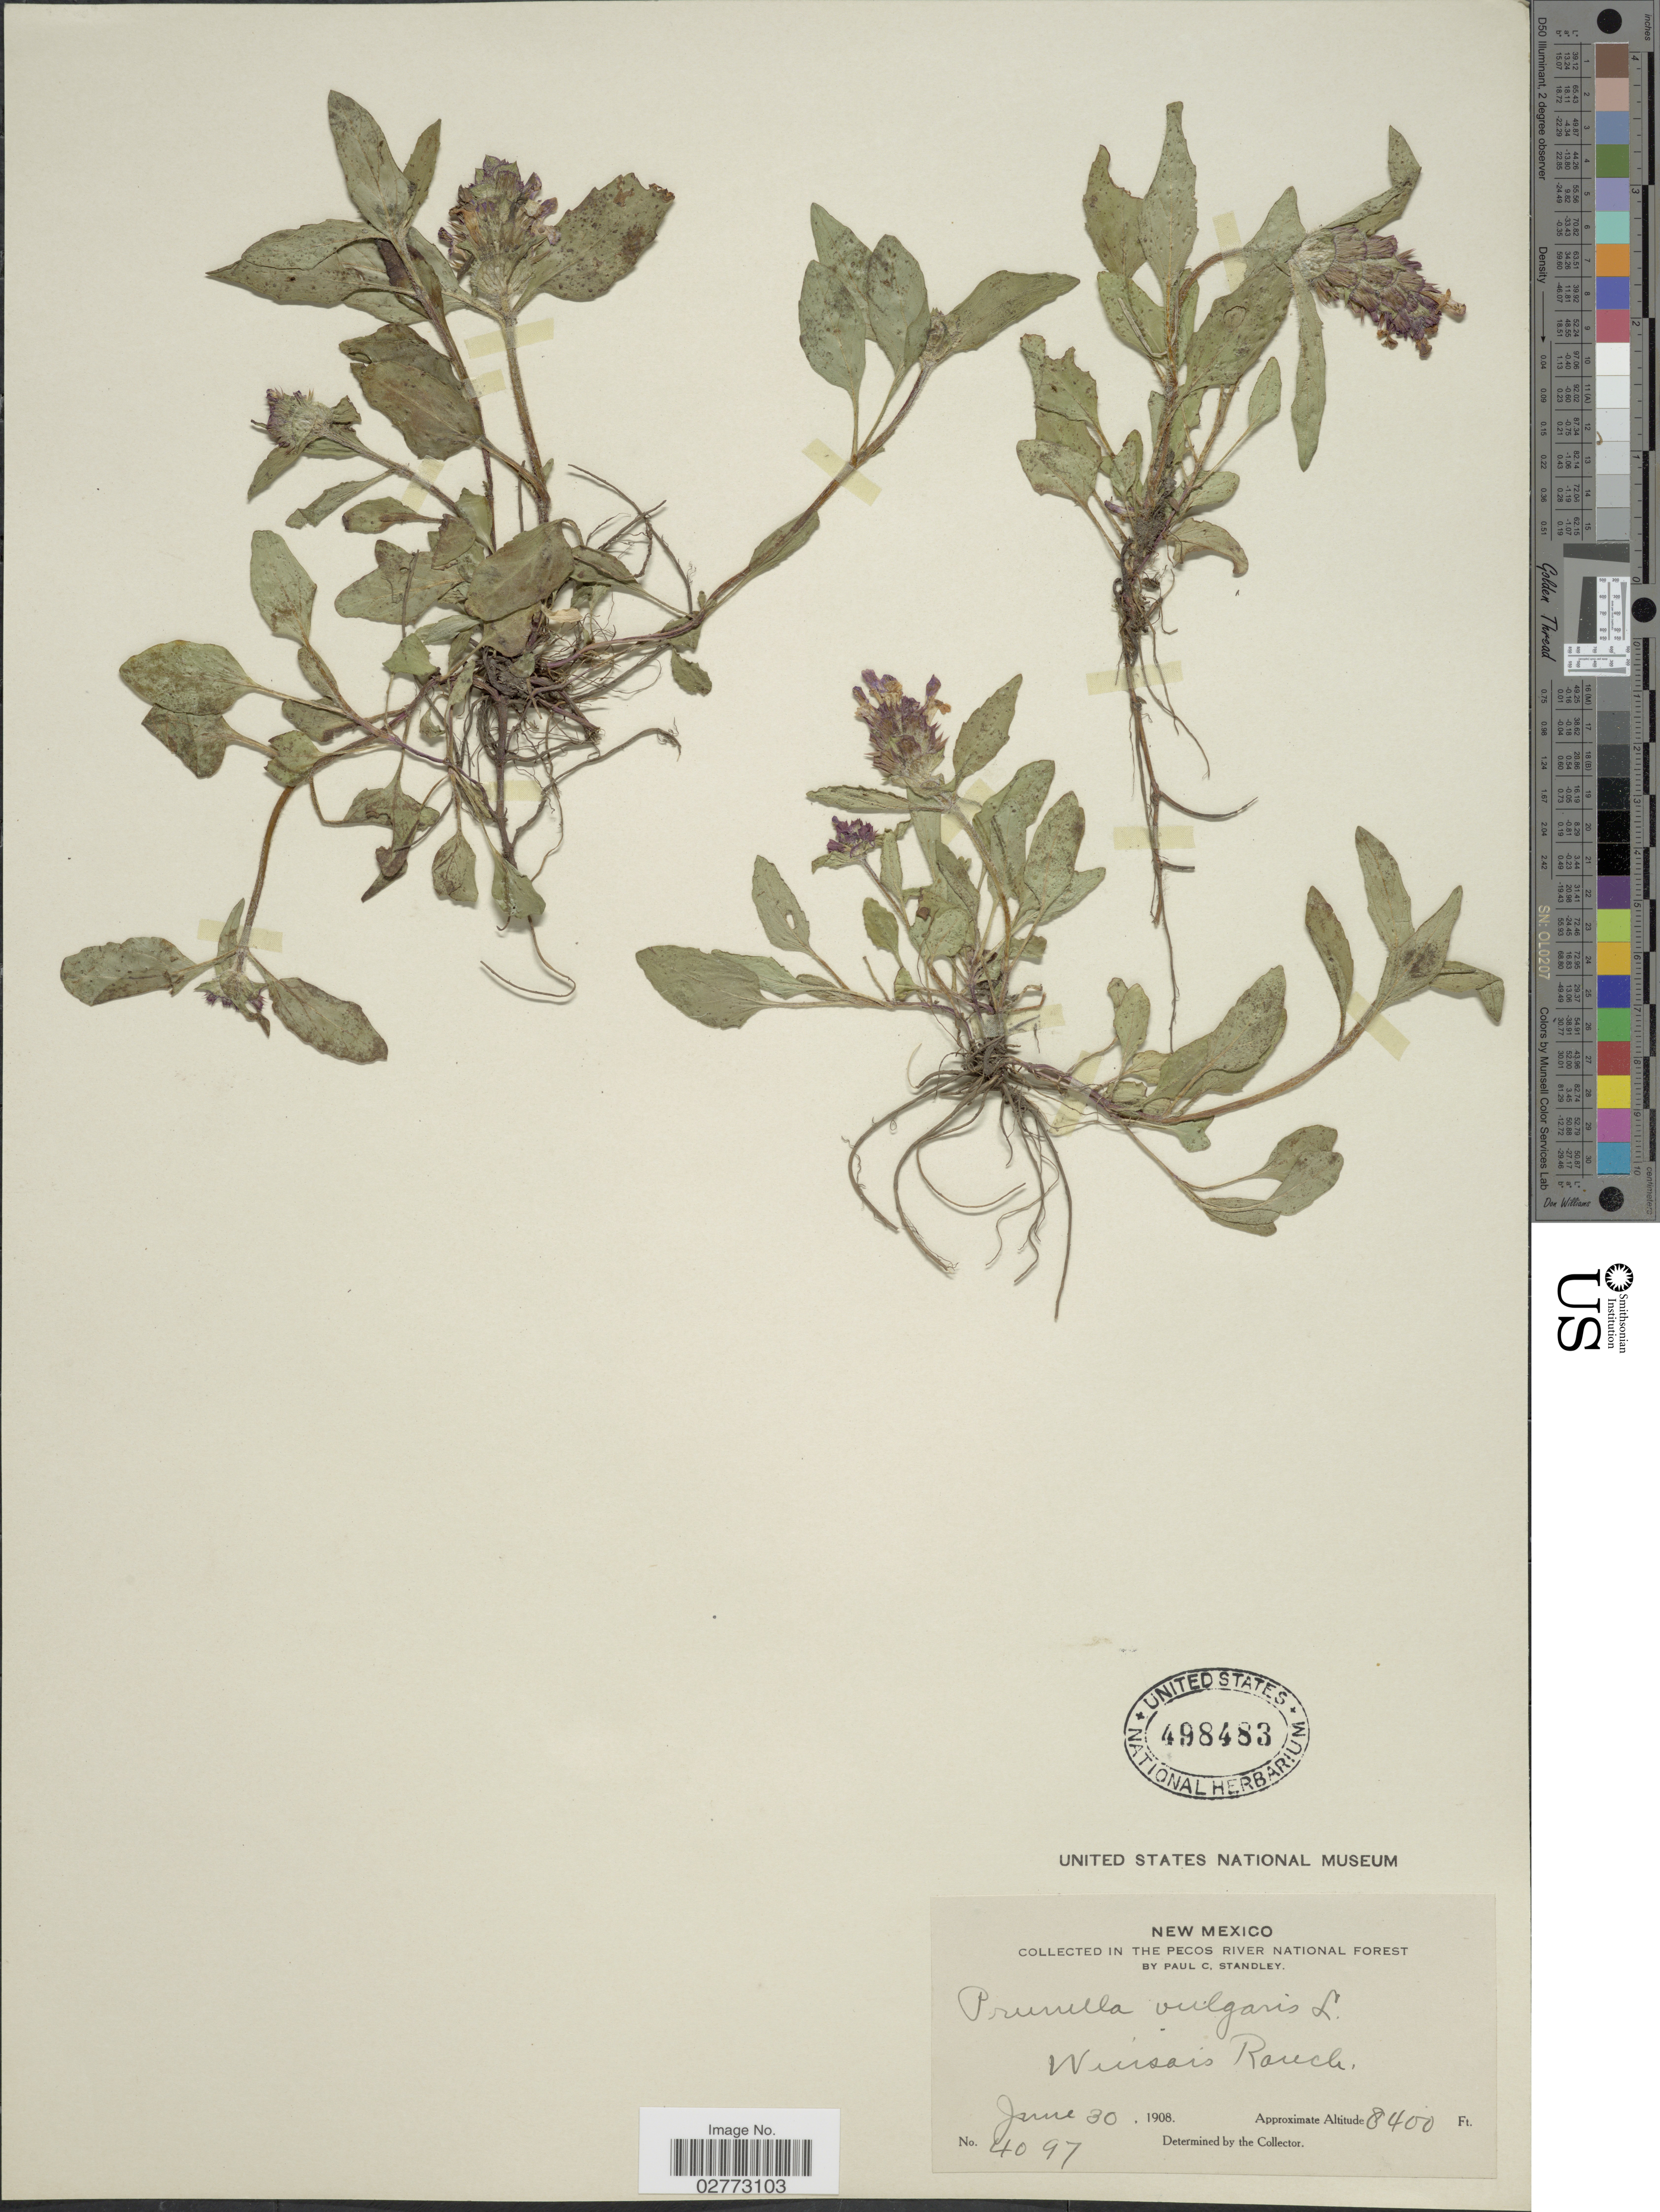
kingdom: Plantae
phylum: Tracheophyta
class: Magnoliopsida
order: Lamiales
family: Lamiaceae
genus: Prunella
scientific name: Prunella vulgaris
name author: L.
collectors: P. C. Standley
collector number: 4097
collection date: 1908-06-30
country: United States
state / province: New Mexico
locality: Pecos River National Forest, Winsor's Ranch.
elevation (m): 2560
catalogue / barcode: US 498483